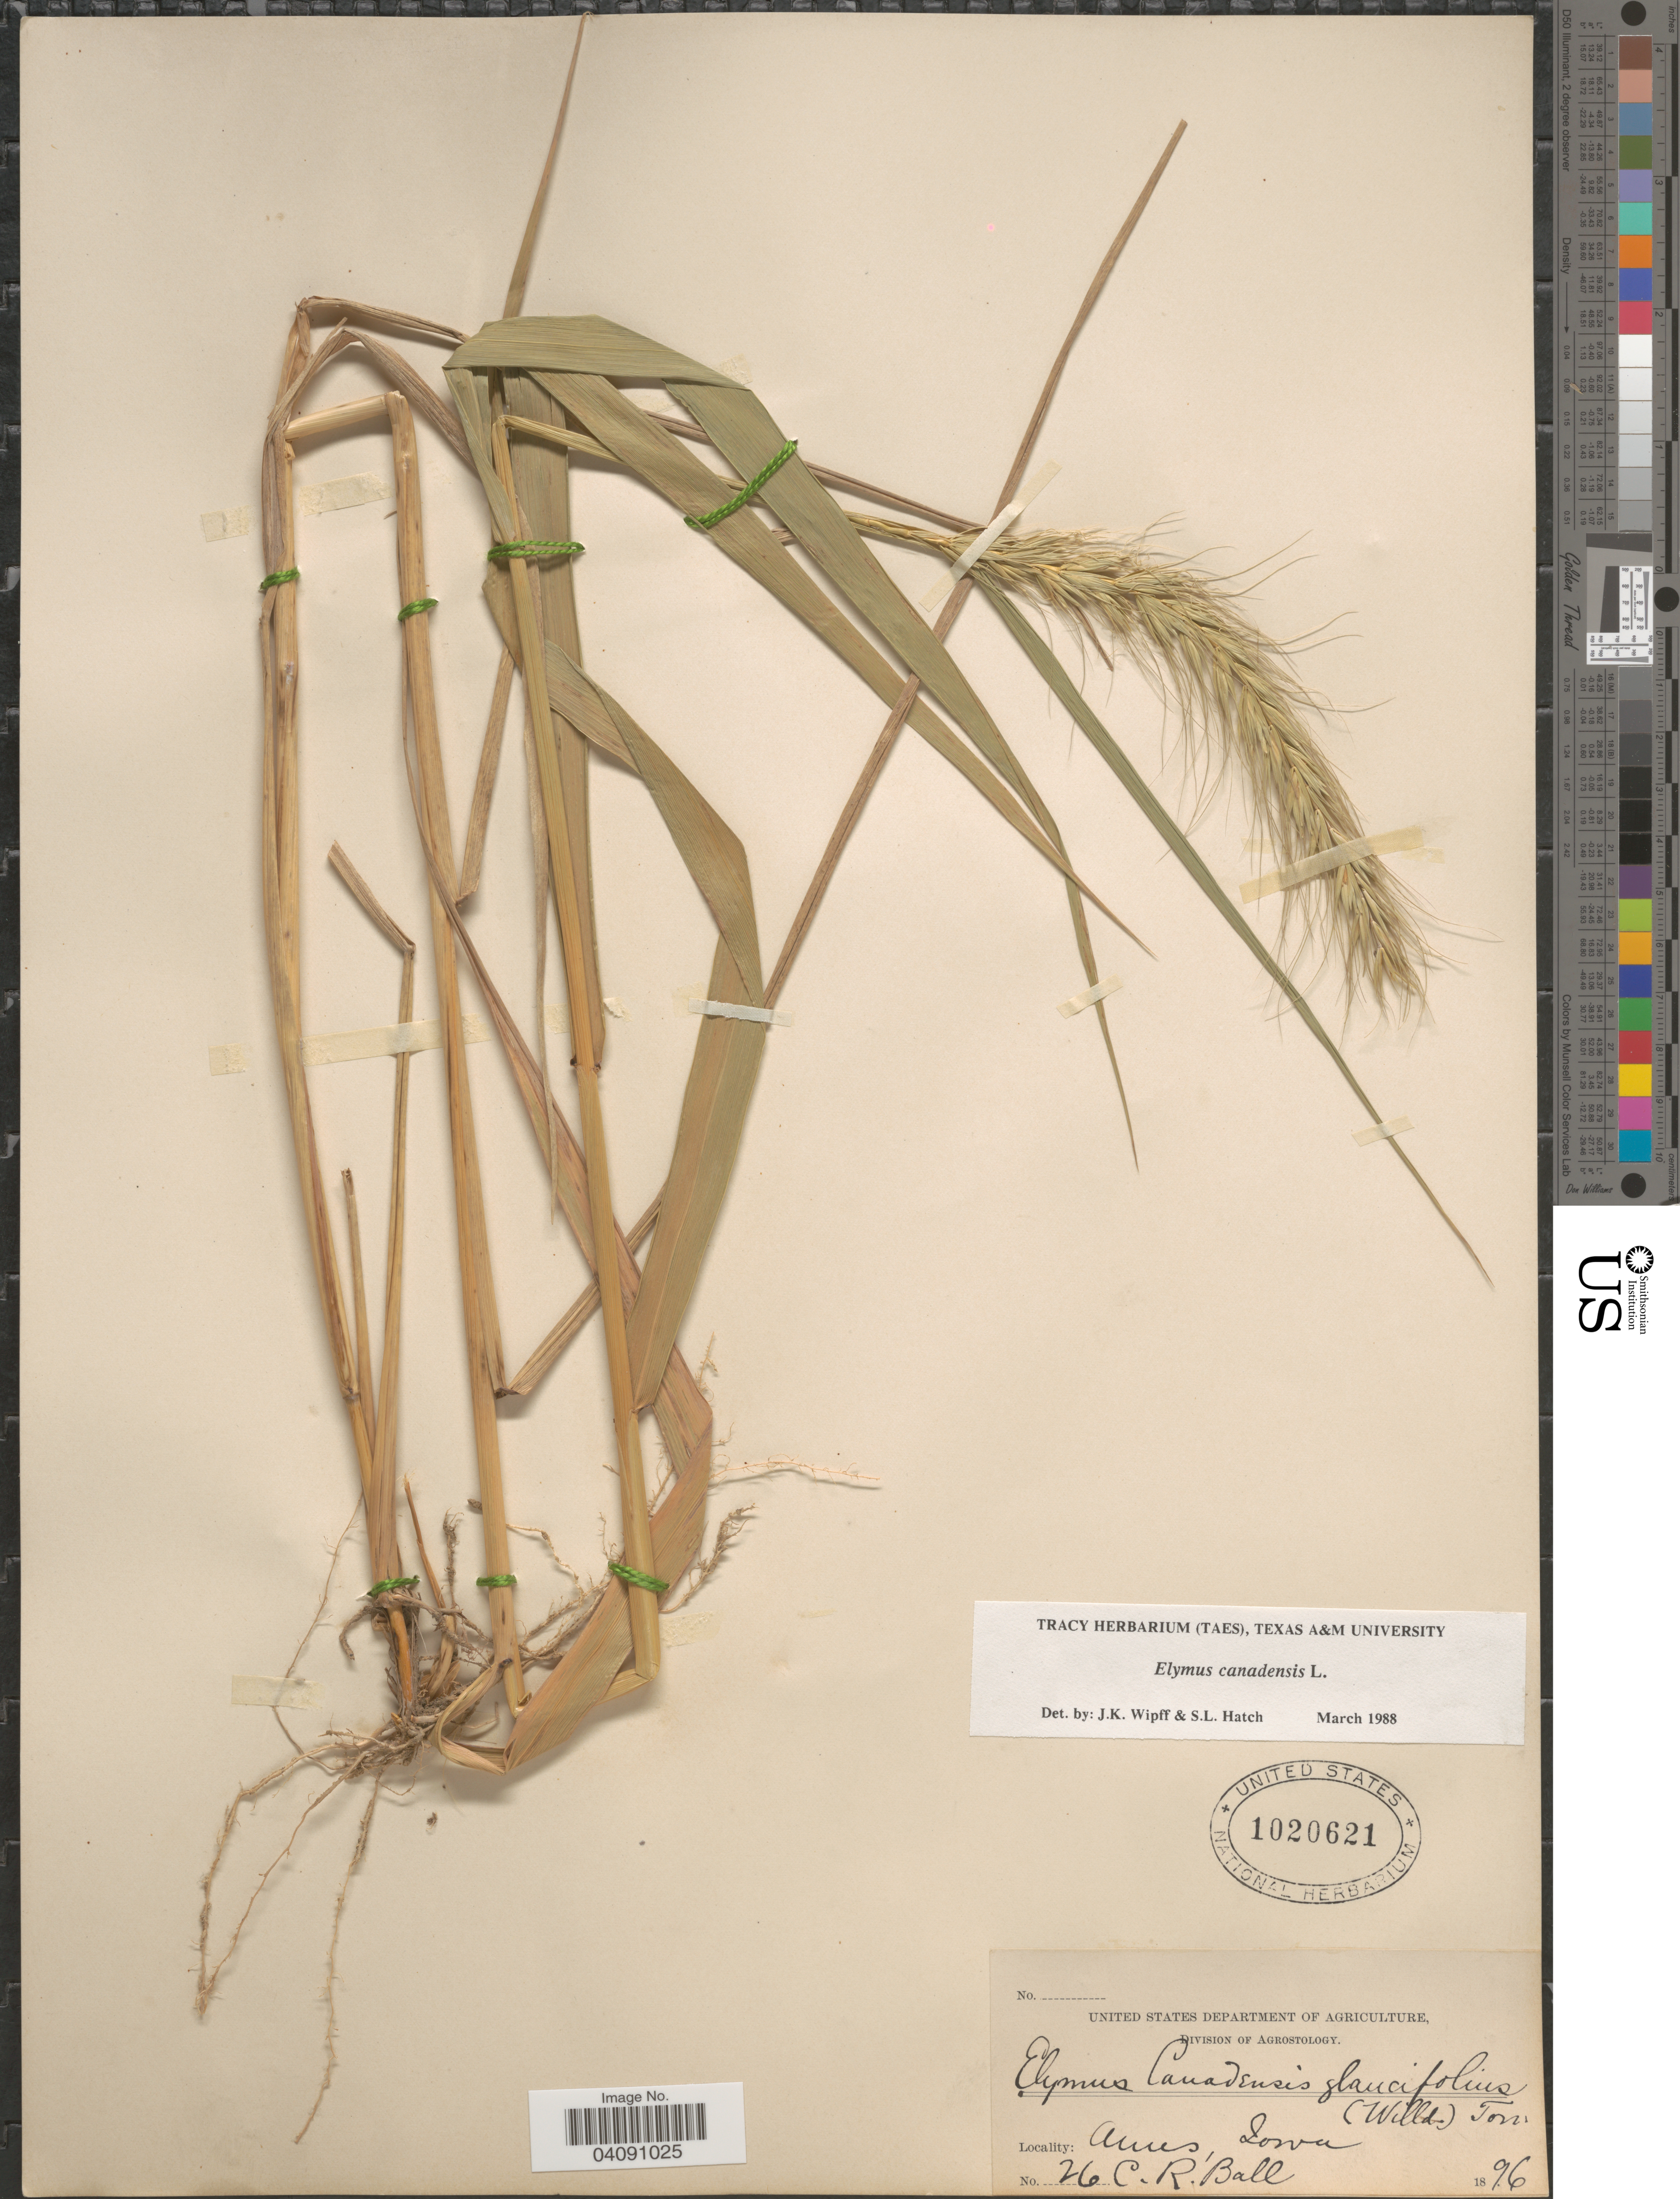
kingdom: Plantae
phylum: Tracheophyta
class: Liliopsida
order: Poales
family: Poaceae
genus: Elymus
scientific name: Elymus canadensis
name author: L.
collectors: C. R. Ball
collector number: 26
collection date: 1896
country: United States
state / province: Iowa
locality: Ames.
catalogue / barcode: US 1020621